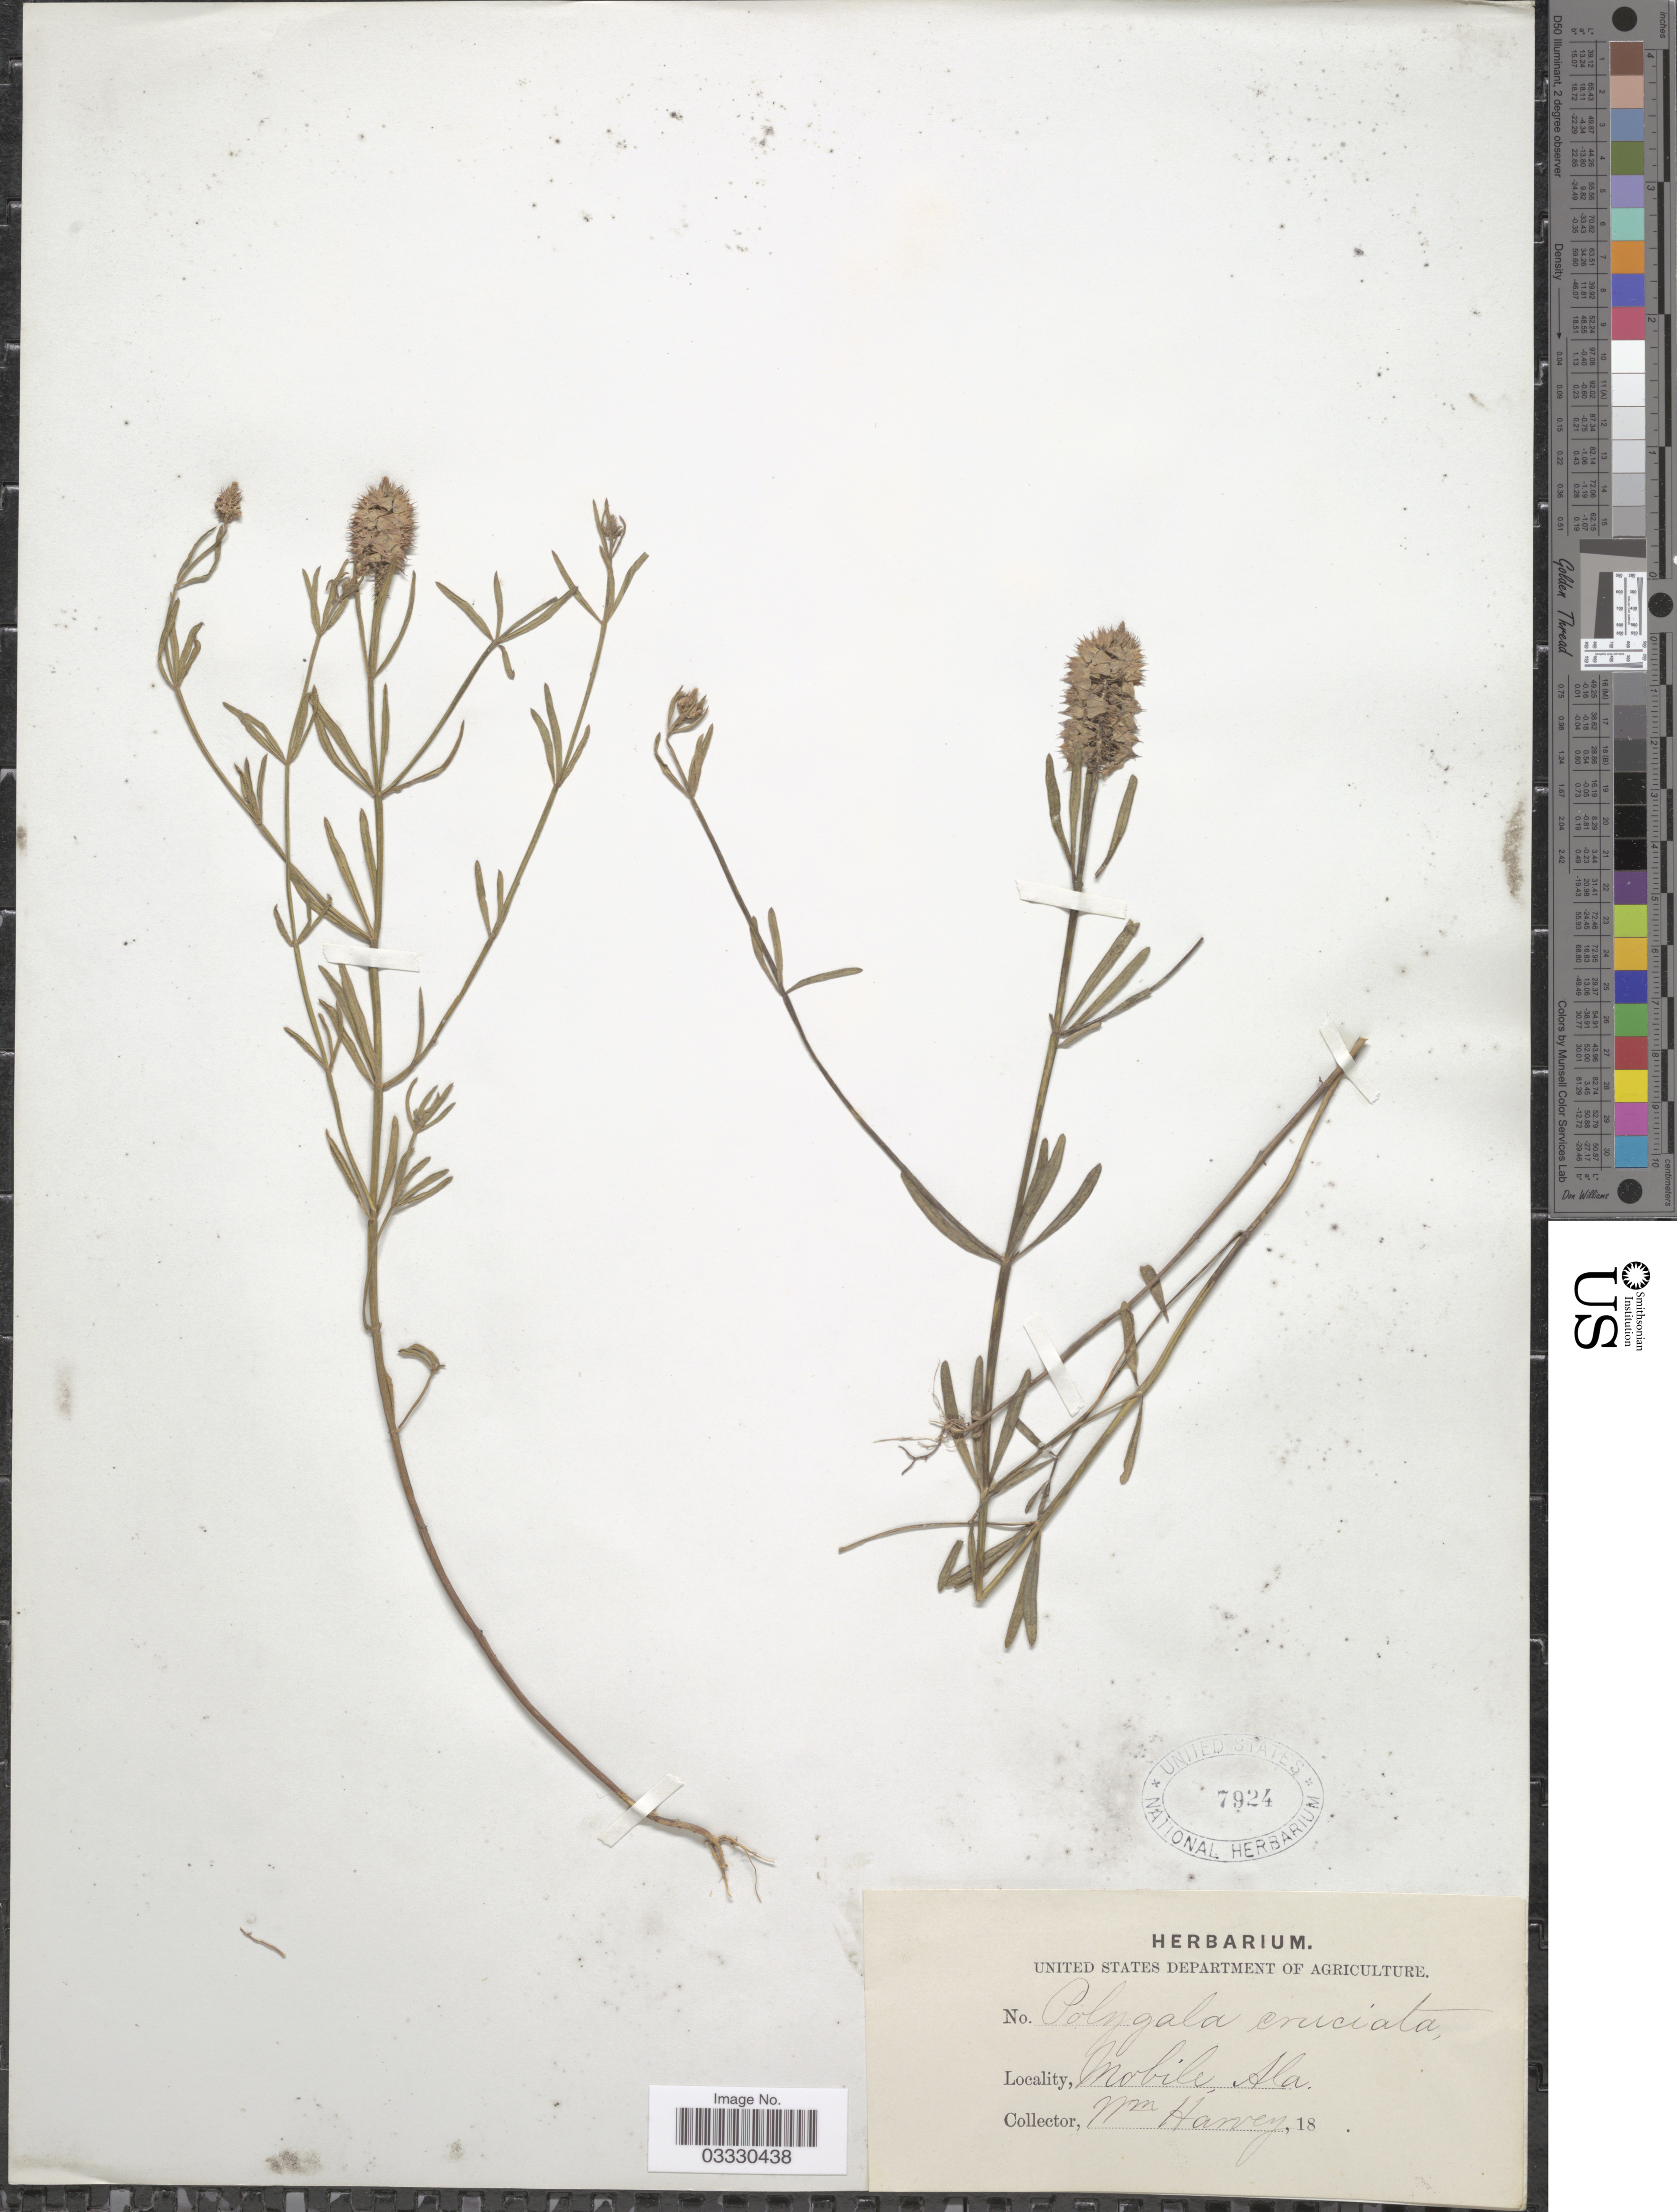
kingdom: Plantae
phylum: Tracheophyta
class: Magnoliopsida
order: Fabales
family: Polygalaceae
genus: Polygala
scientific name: Polygala cruciata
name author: L.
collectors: W. Harvey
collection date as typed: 18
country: United States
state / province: Alabama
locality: Mobile.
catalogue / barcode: US 7924